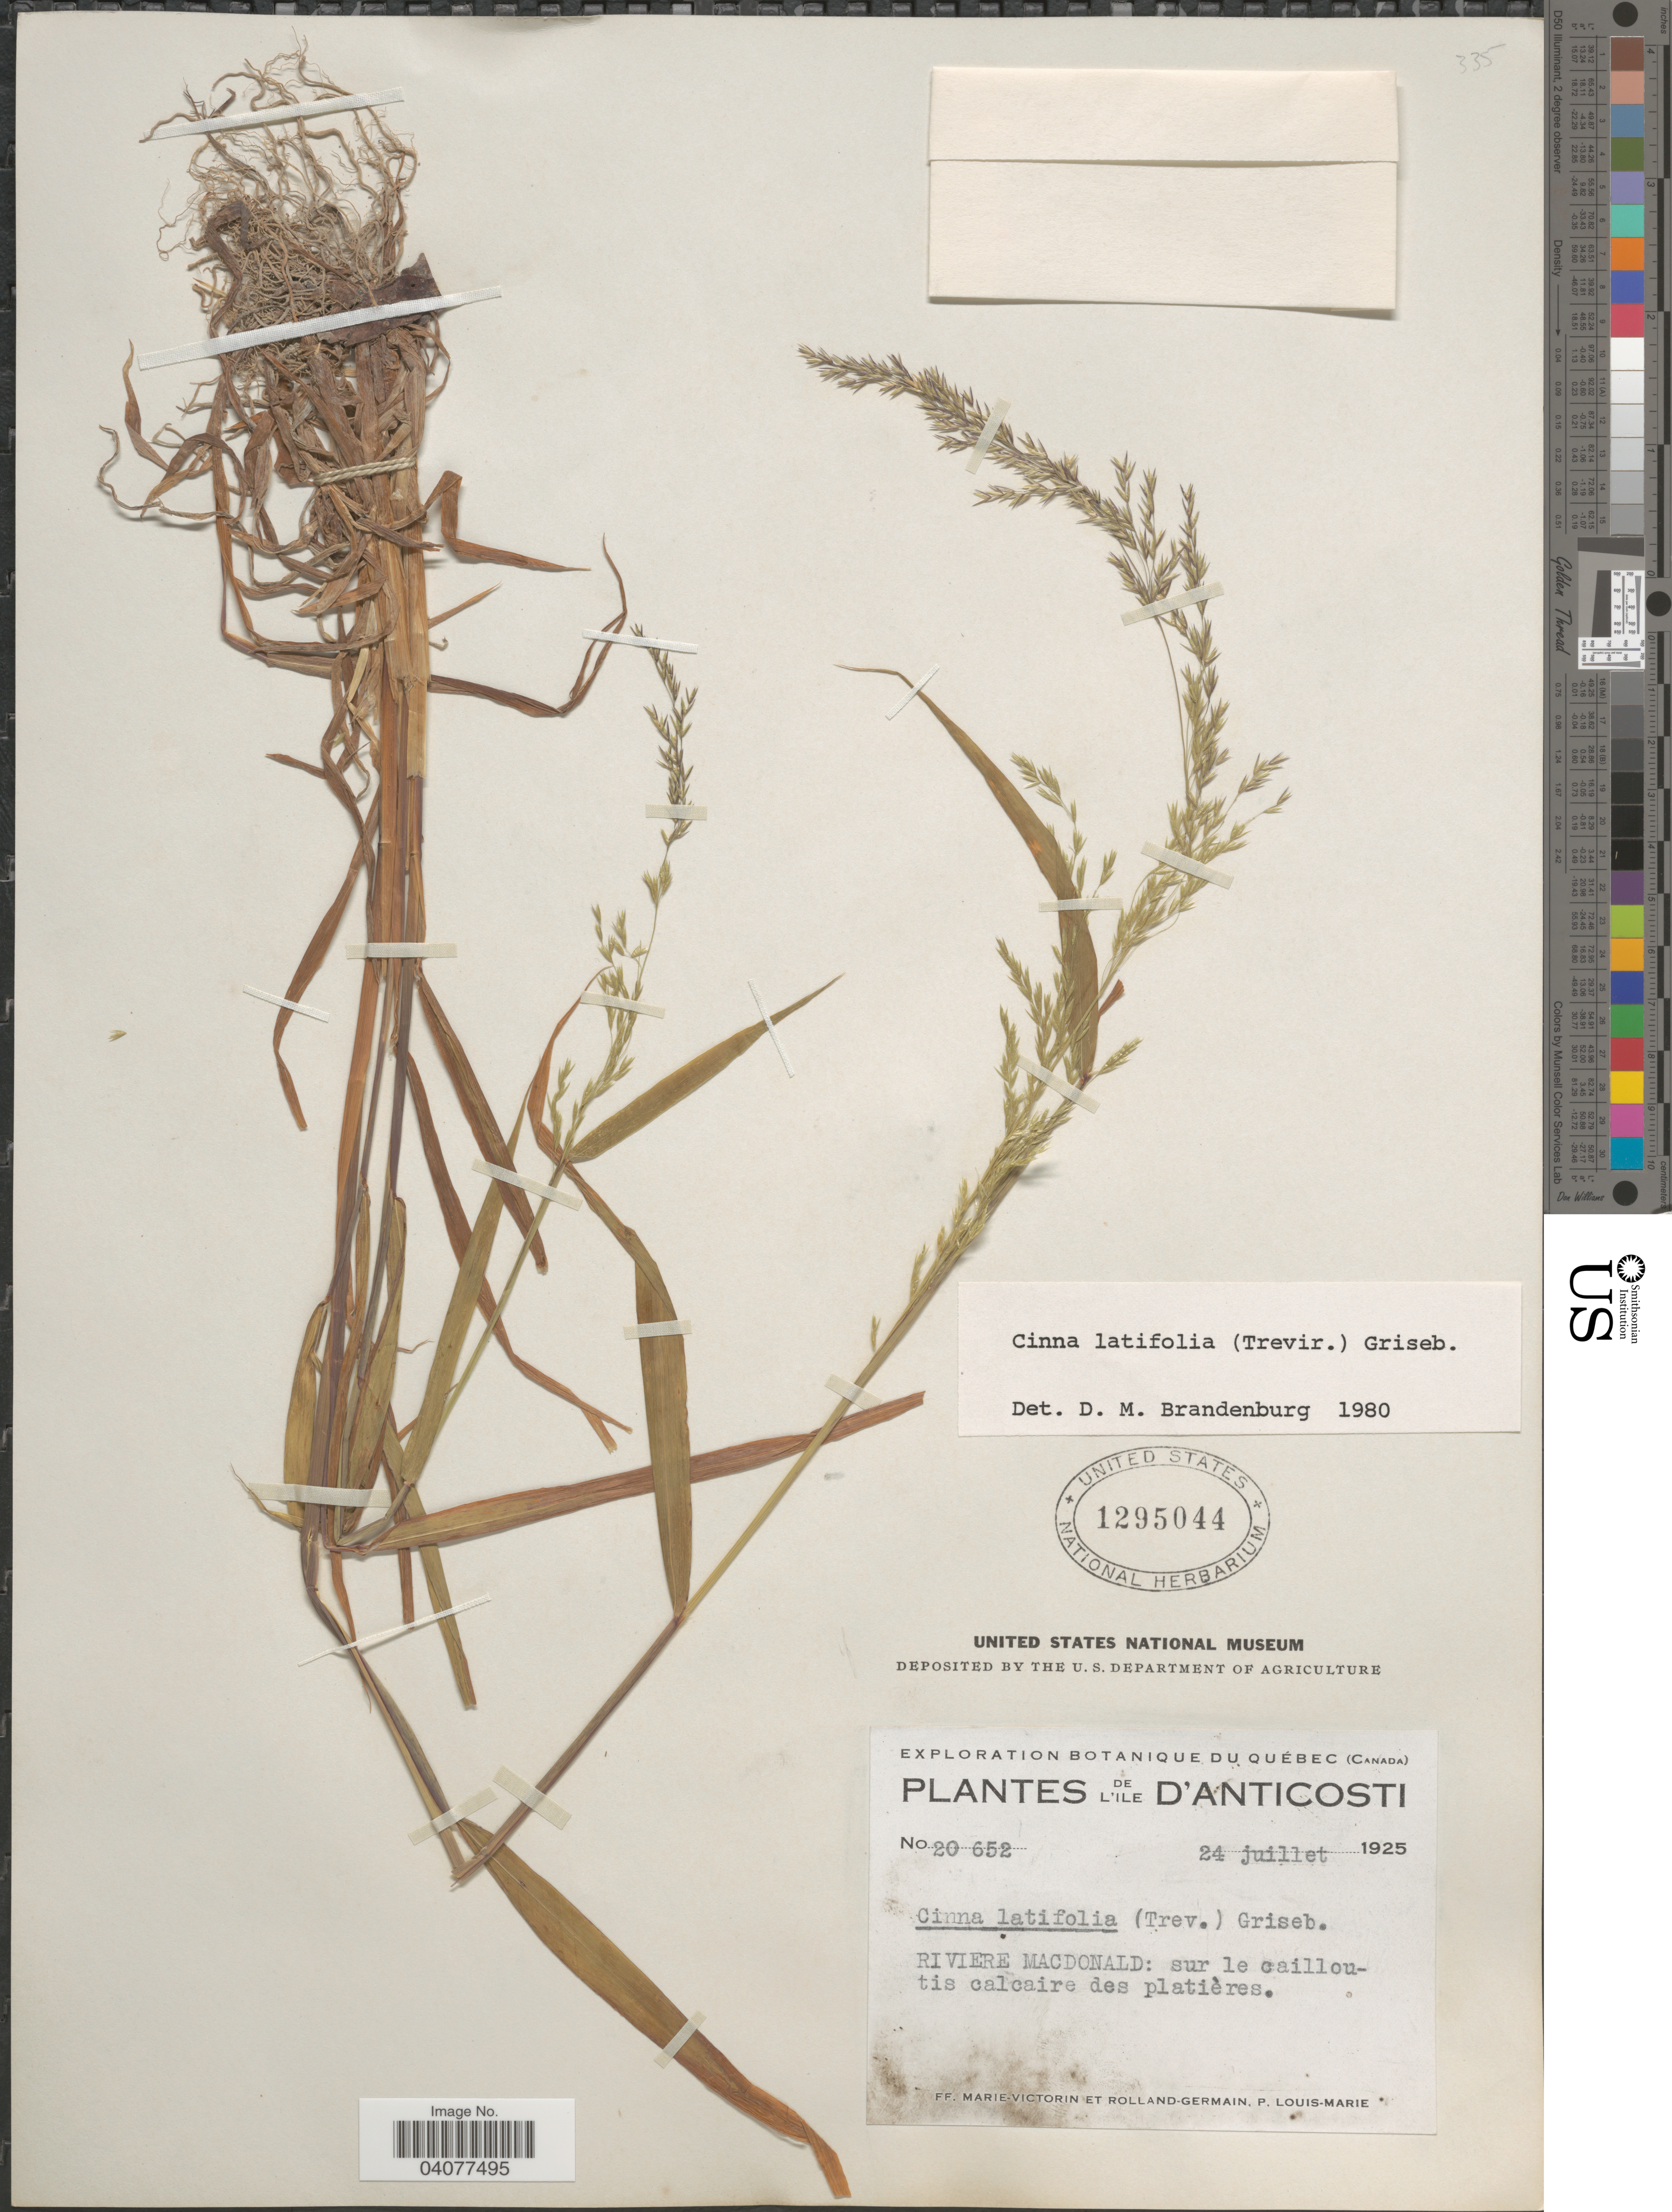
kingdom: Plantae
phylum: Tracheophyta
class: Liliopsida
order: Poales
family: Poaceae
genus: Cinna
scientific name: Cinna latifolia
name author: (Trevir. ex Goeppert) Griseb.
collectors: F. Marie-Victorin, Rolland-Germain & L.-M. LaLonde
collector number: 20652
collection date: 1925-07-24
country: Canada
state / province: Quebec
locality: Exploration Botanique du Québec. De l'ile d'Anticosti. Riviere MacDonald: sur le cailloutis calcaire des platières.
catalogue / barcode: US 1295044